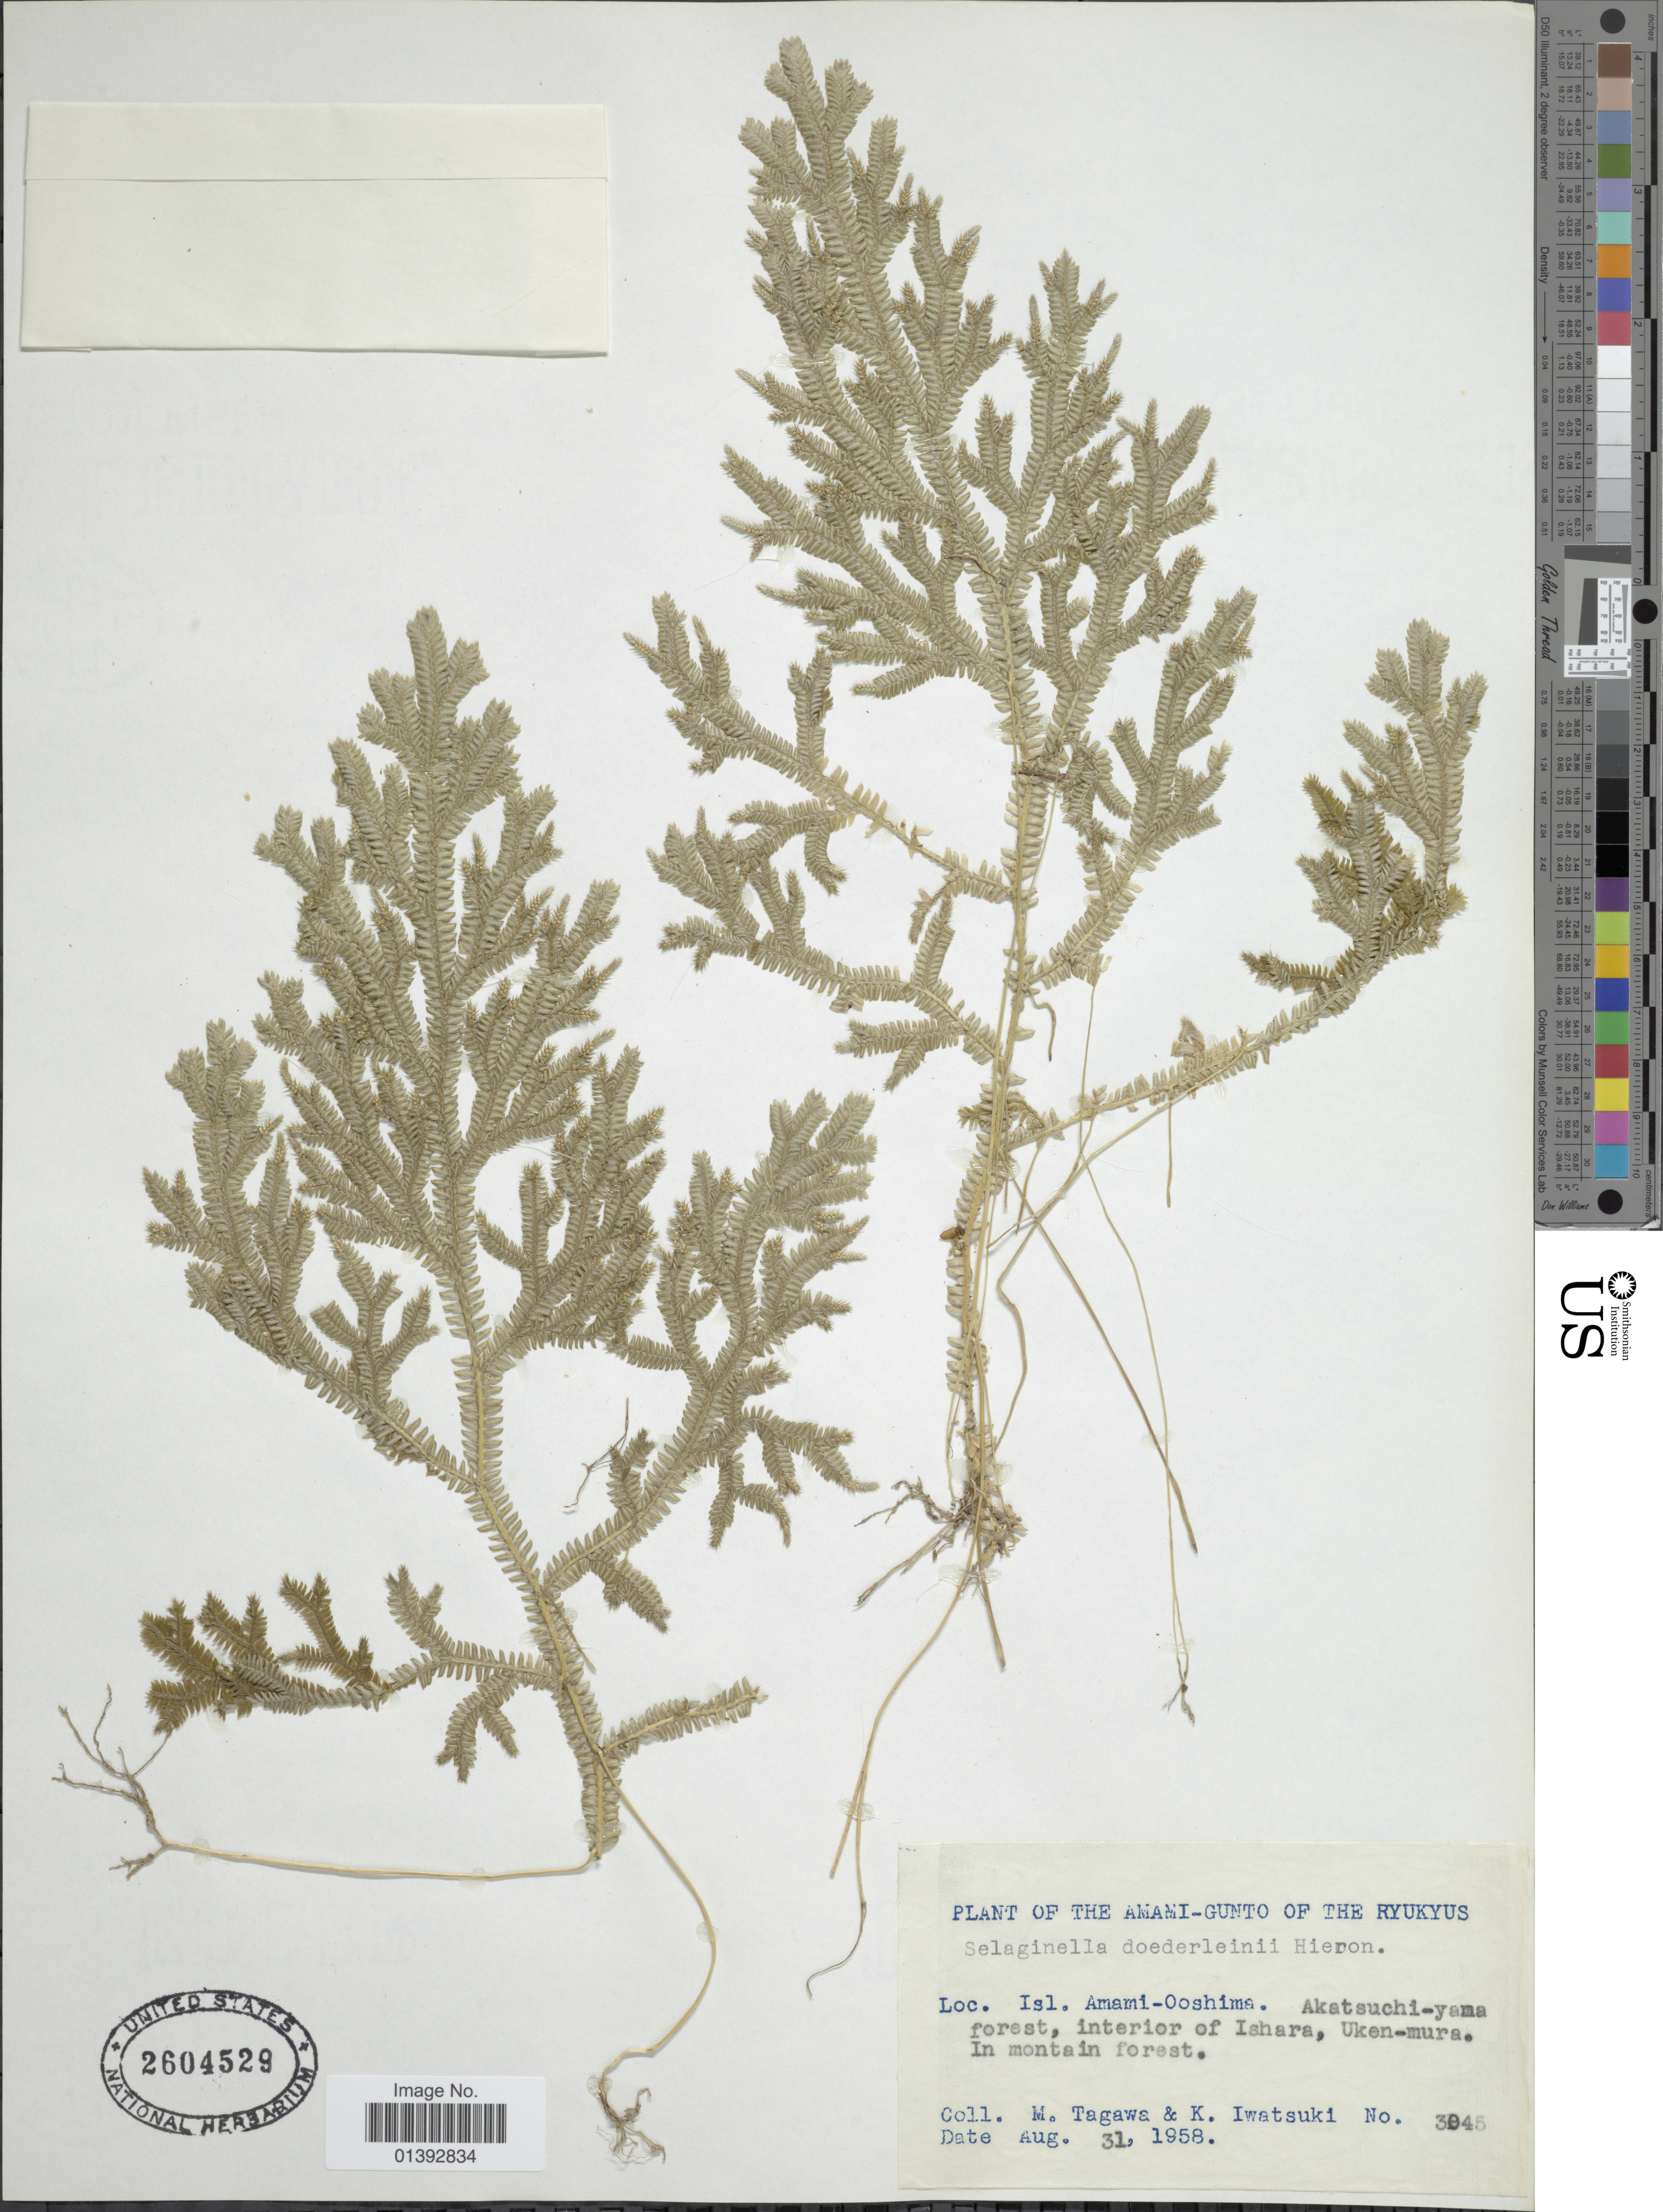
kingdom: Plantae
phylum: Tracheophyta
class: Lycopodiopsida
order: Selaginellales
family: Selaginellaceae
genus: Selaginella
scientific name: Selaginella doederleinii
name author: Hieron.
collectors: M. Tagawa & K. Iwatsuki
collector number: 3045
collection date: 1958-08-31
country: Japan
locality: Amami-Gunto of the Ryukyus, Isl. Amami-Ooshima, Akatsuchi-yama forest, interior of Ishara, Uken-mura, in mountain forest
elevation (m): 1067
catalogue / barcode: US 2604529